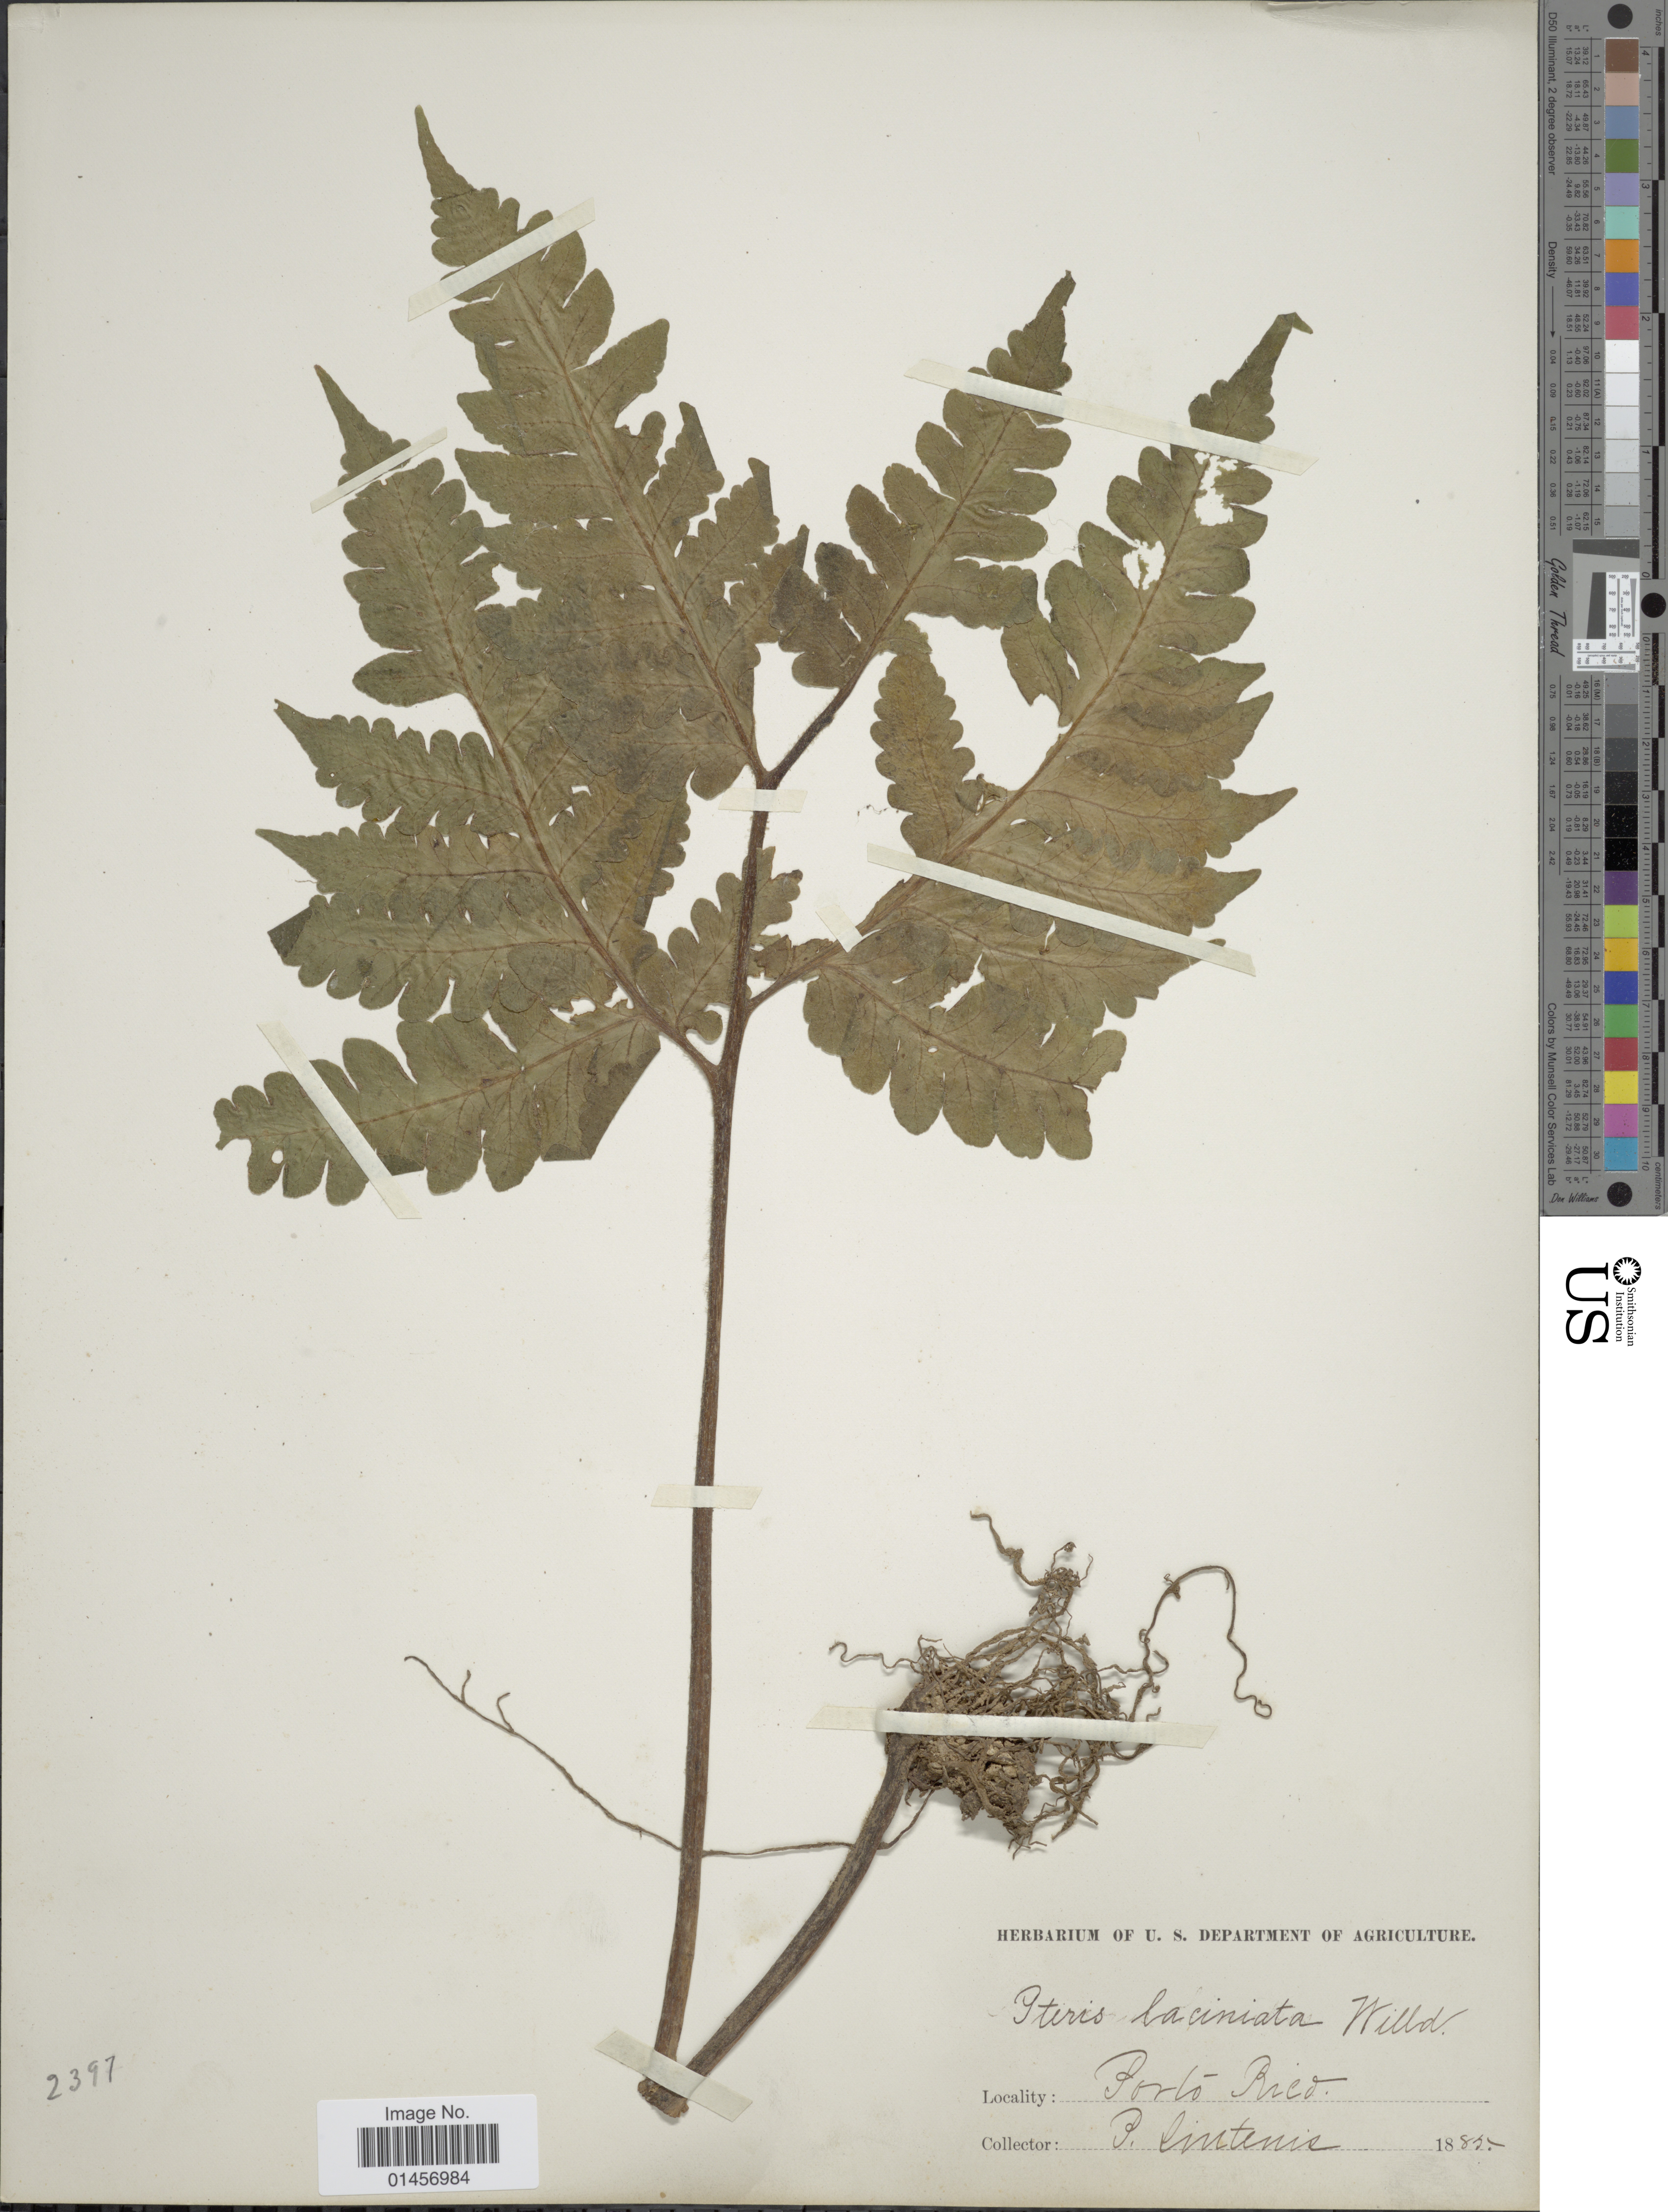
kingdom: Plantae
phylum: Tracheophyta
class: Polypodiopsida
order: Polypodiales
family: Lonchitidaceae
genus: Lonchitis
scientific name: Lonchitis hirsuta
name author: L.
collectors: P. Sintenis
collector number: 2397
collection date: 1885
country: Puerto Rico